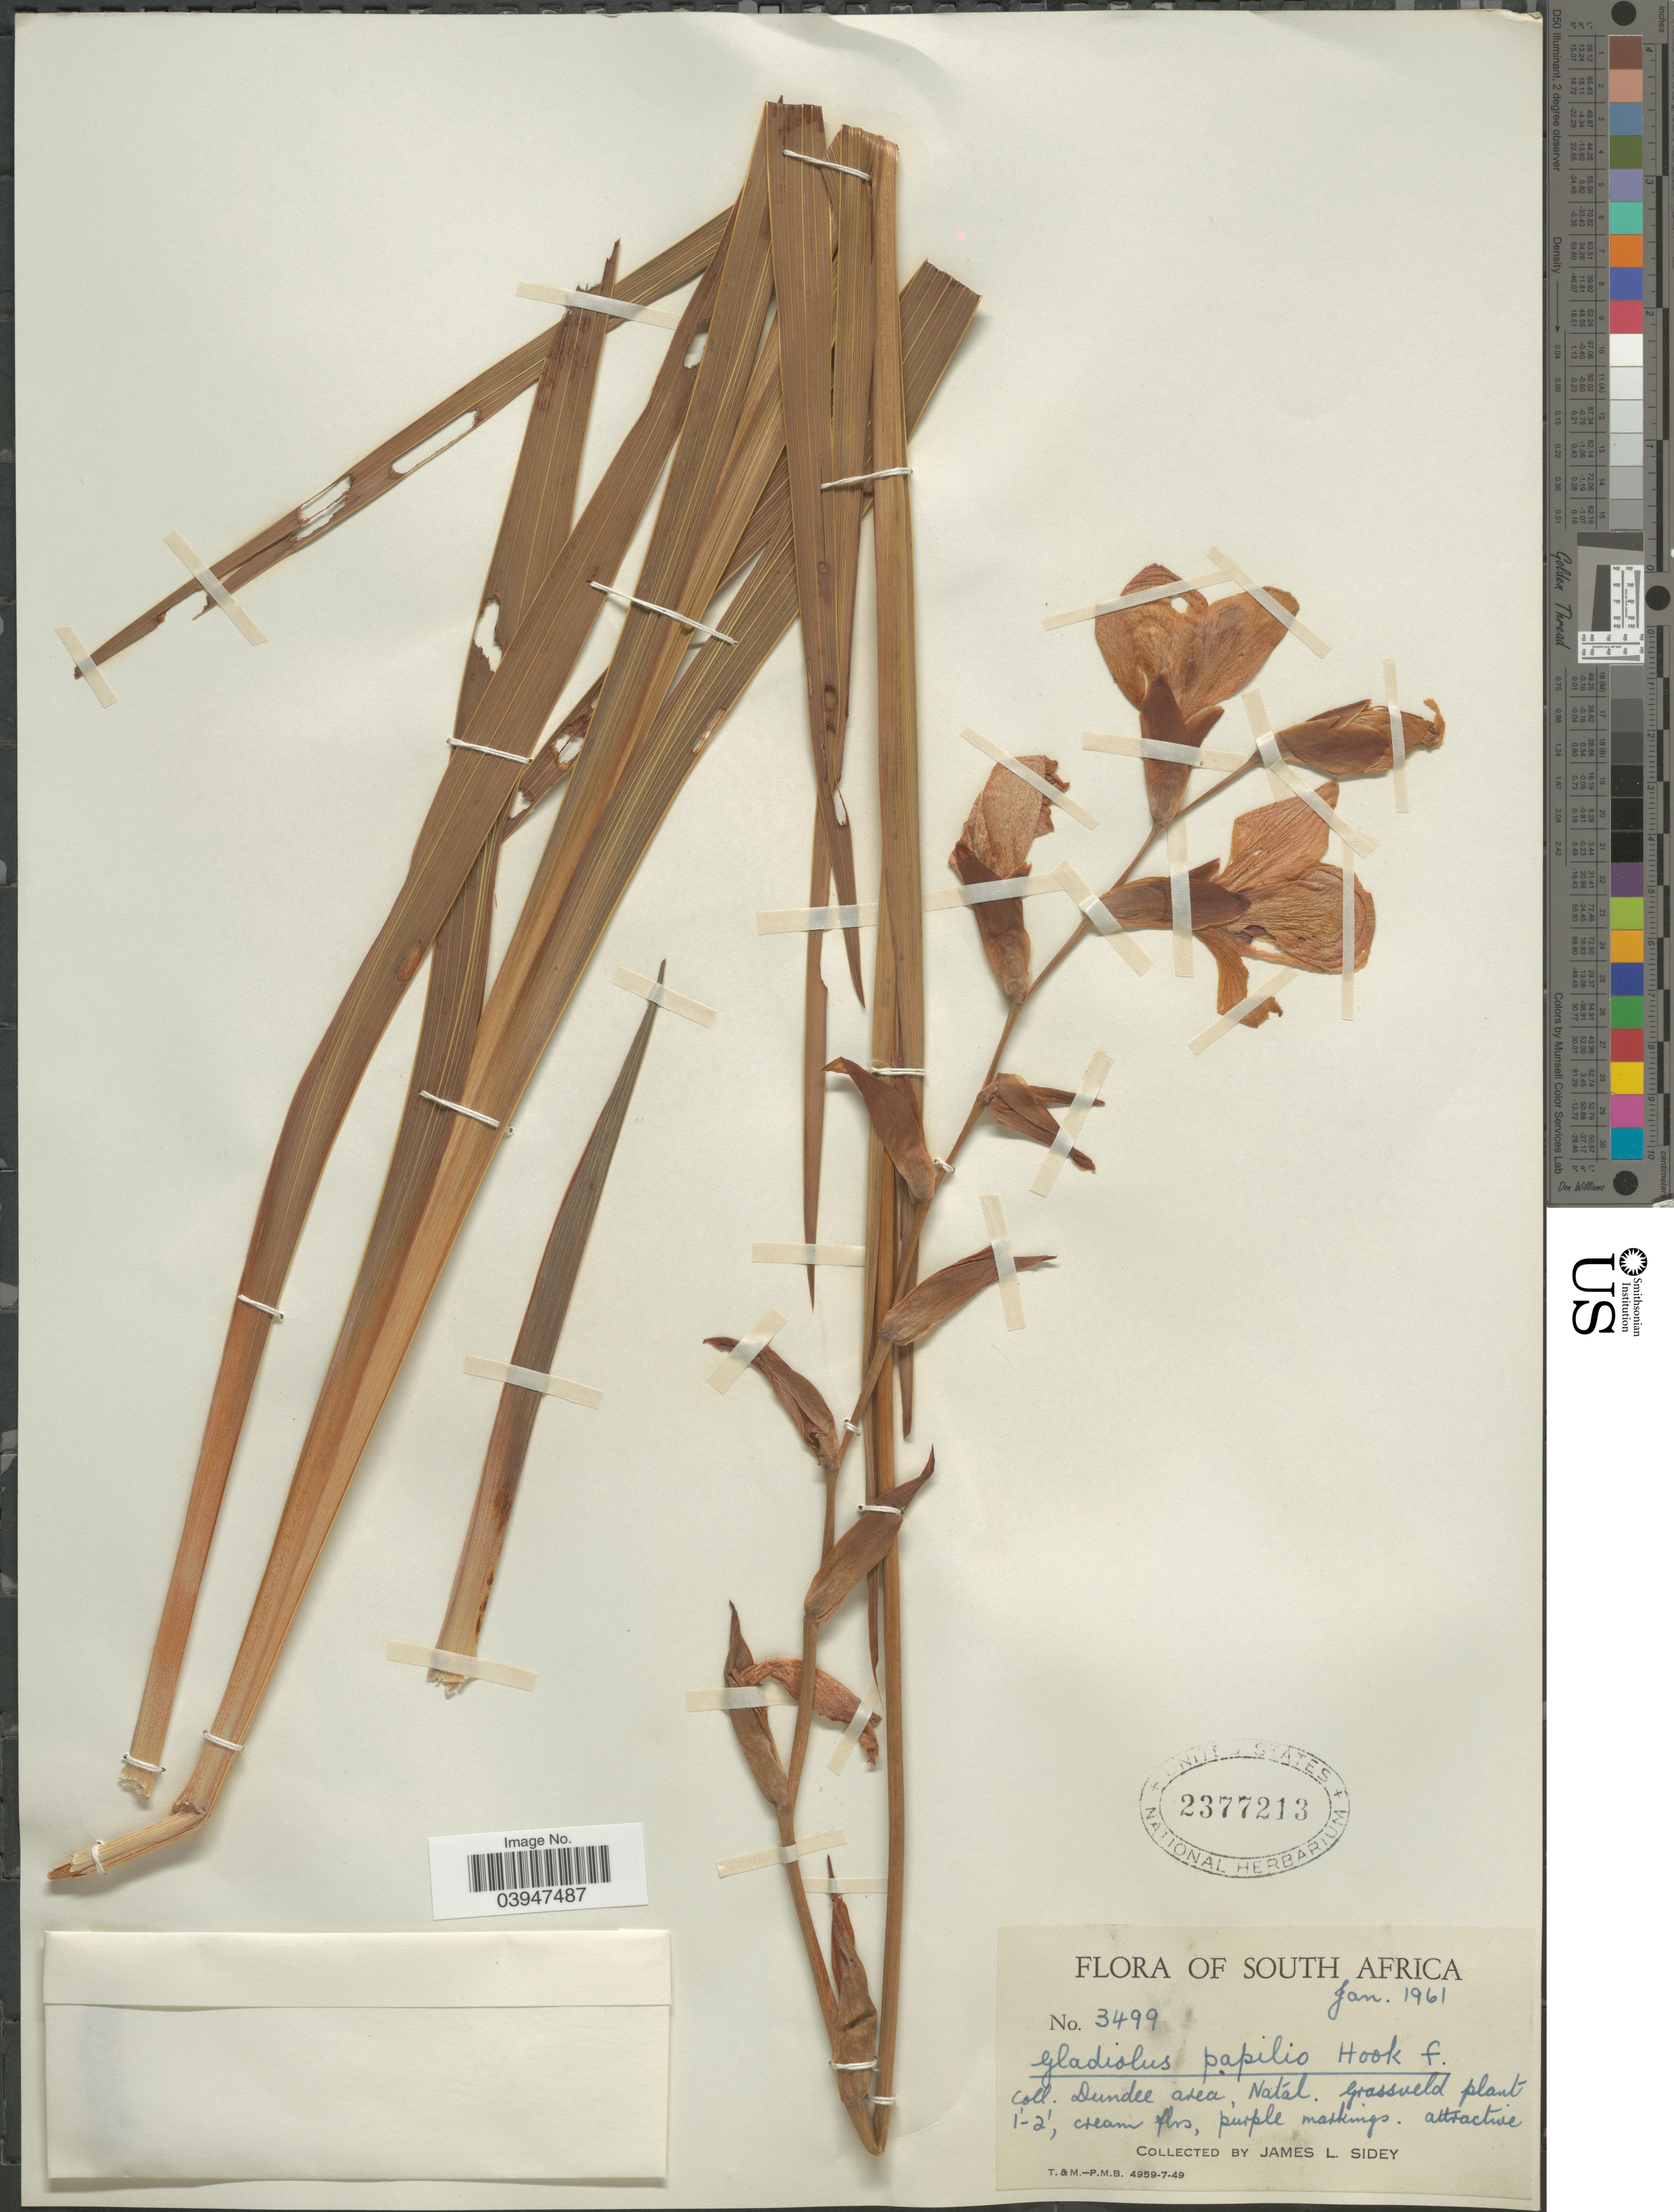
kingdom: Plantae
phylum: Tracheophyta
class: Liliopsida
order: Asparagales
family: Iridaceae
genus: Gladiolus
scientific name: Gladiolus papilio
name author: Hook. f.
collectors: J. L. Sidey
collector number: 3499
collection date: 1961-01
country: South Africa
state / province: KwaZulu-Natal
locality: Dundee area, Natal.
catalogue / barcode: US 2377213